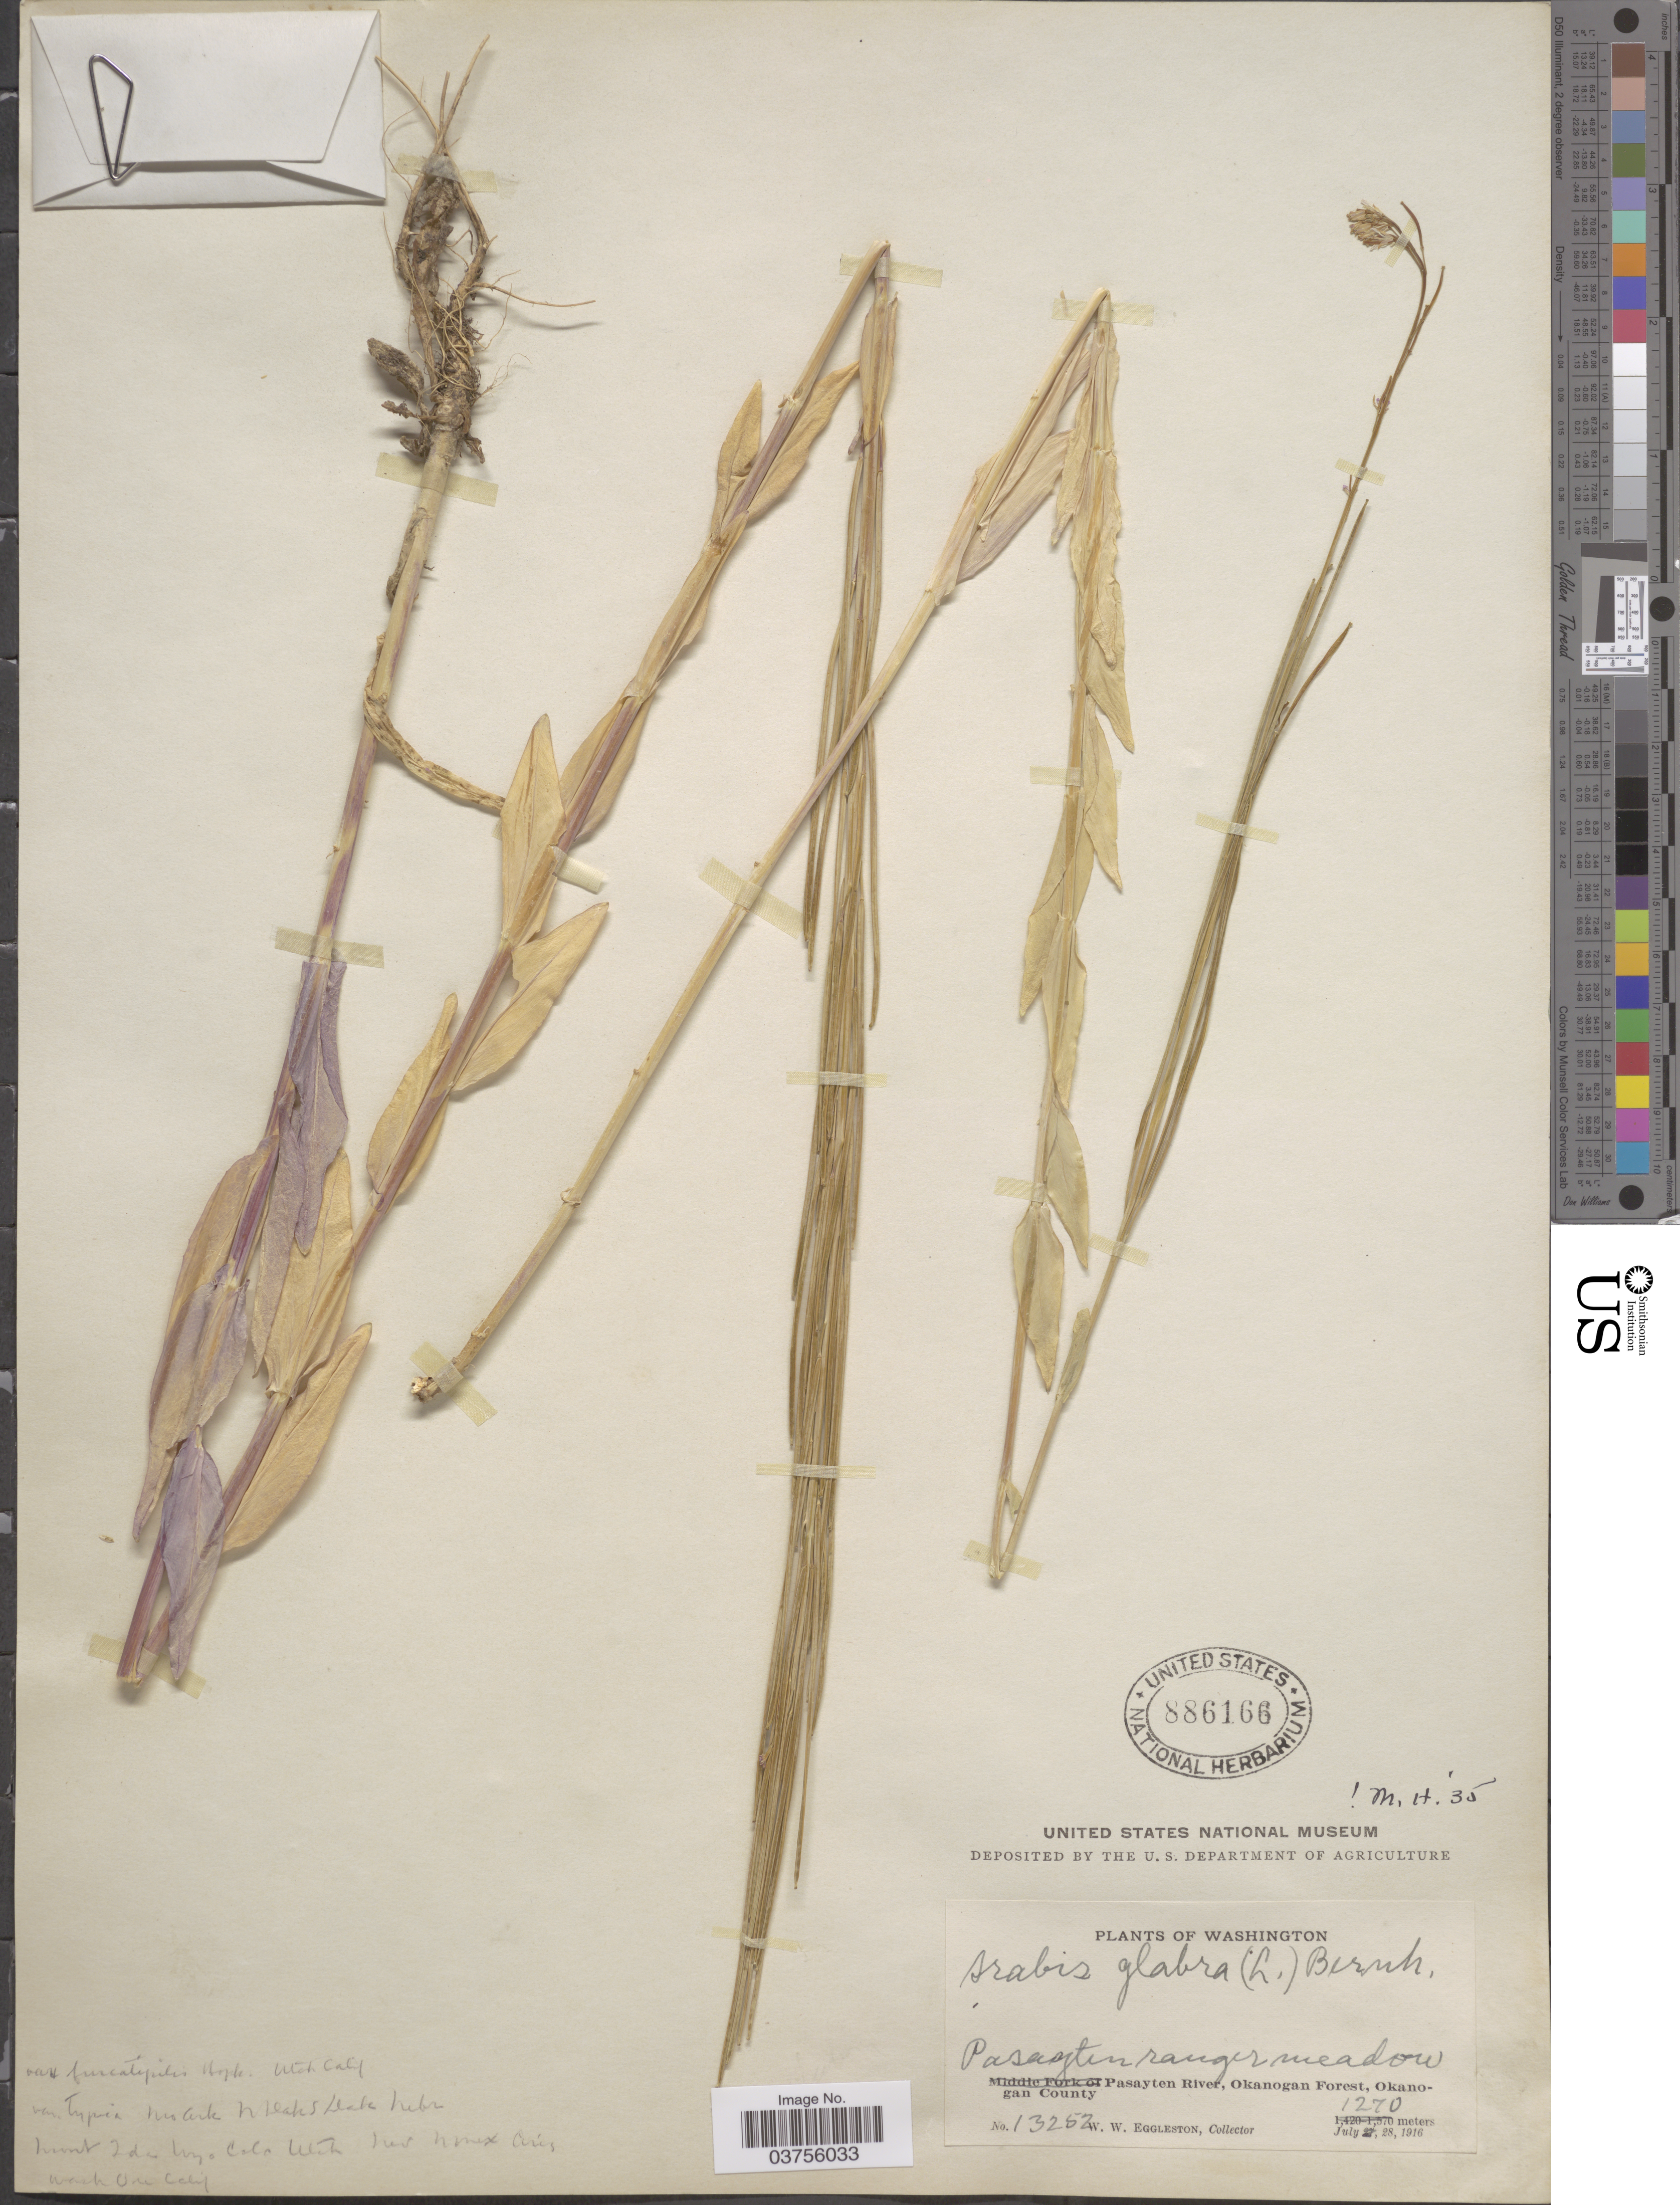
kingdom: Plantae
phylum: Tracheophyta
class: Magnoliopsida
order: Brassicales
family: Brassicaceae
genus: Turritis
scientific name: Turritis glabra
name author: L.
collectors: W. W. Eggleston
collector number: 13252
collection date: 1916-07-28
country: United States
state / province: Washington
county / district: Okanogan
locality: Pasayten ranger meadow. Pasayten River, Okanogan Forest, Okanogan County.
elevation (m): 1270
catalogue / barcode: US 886166